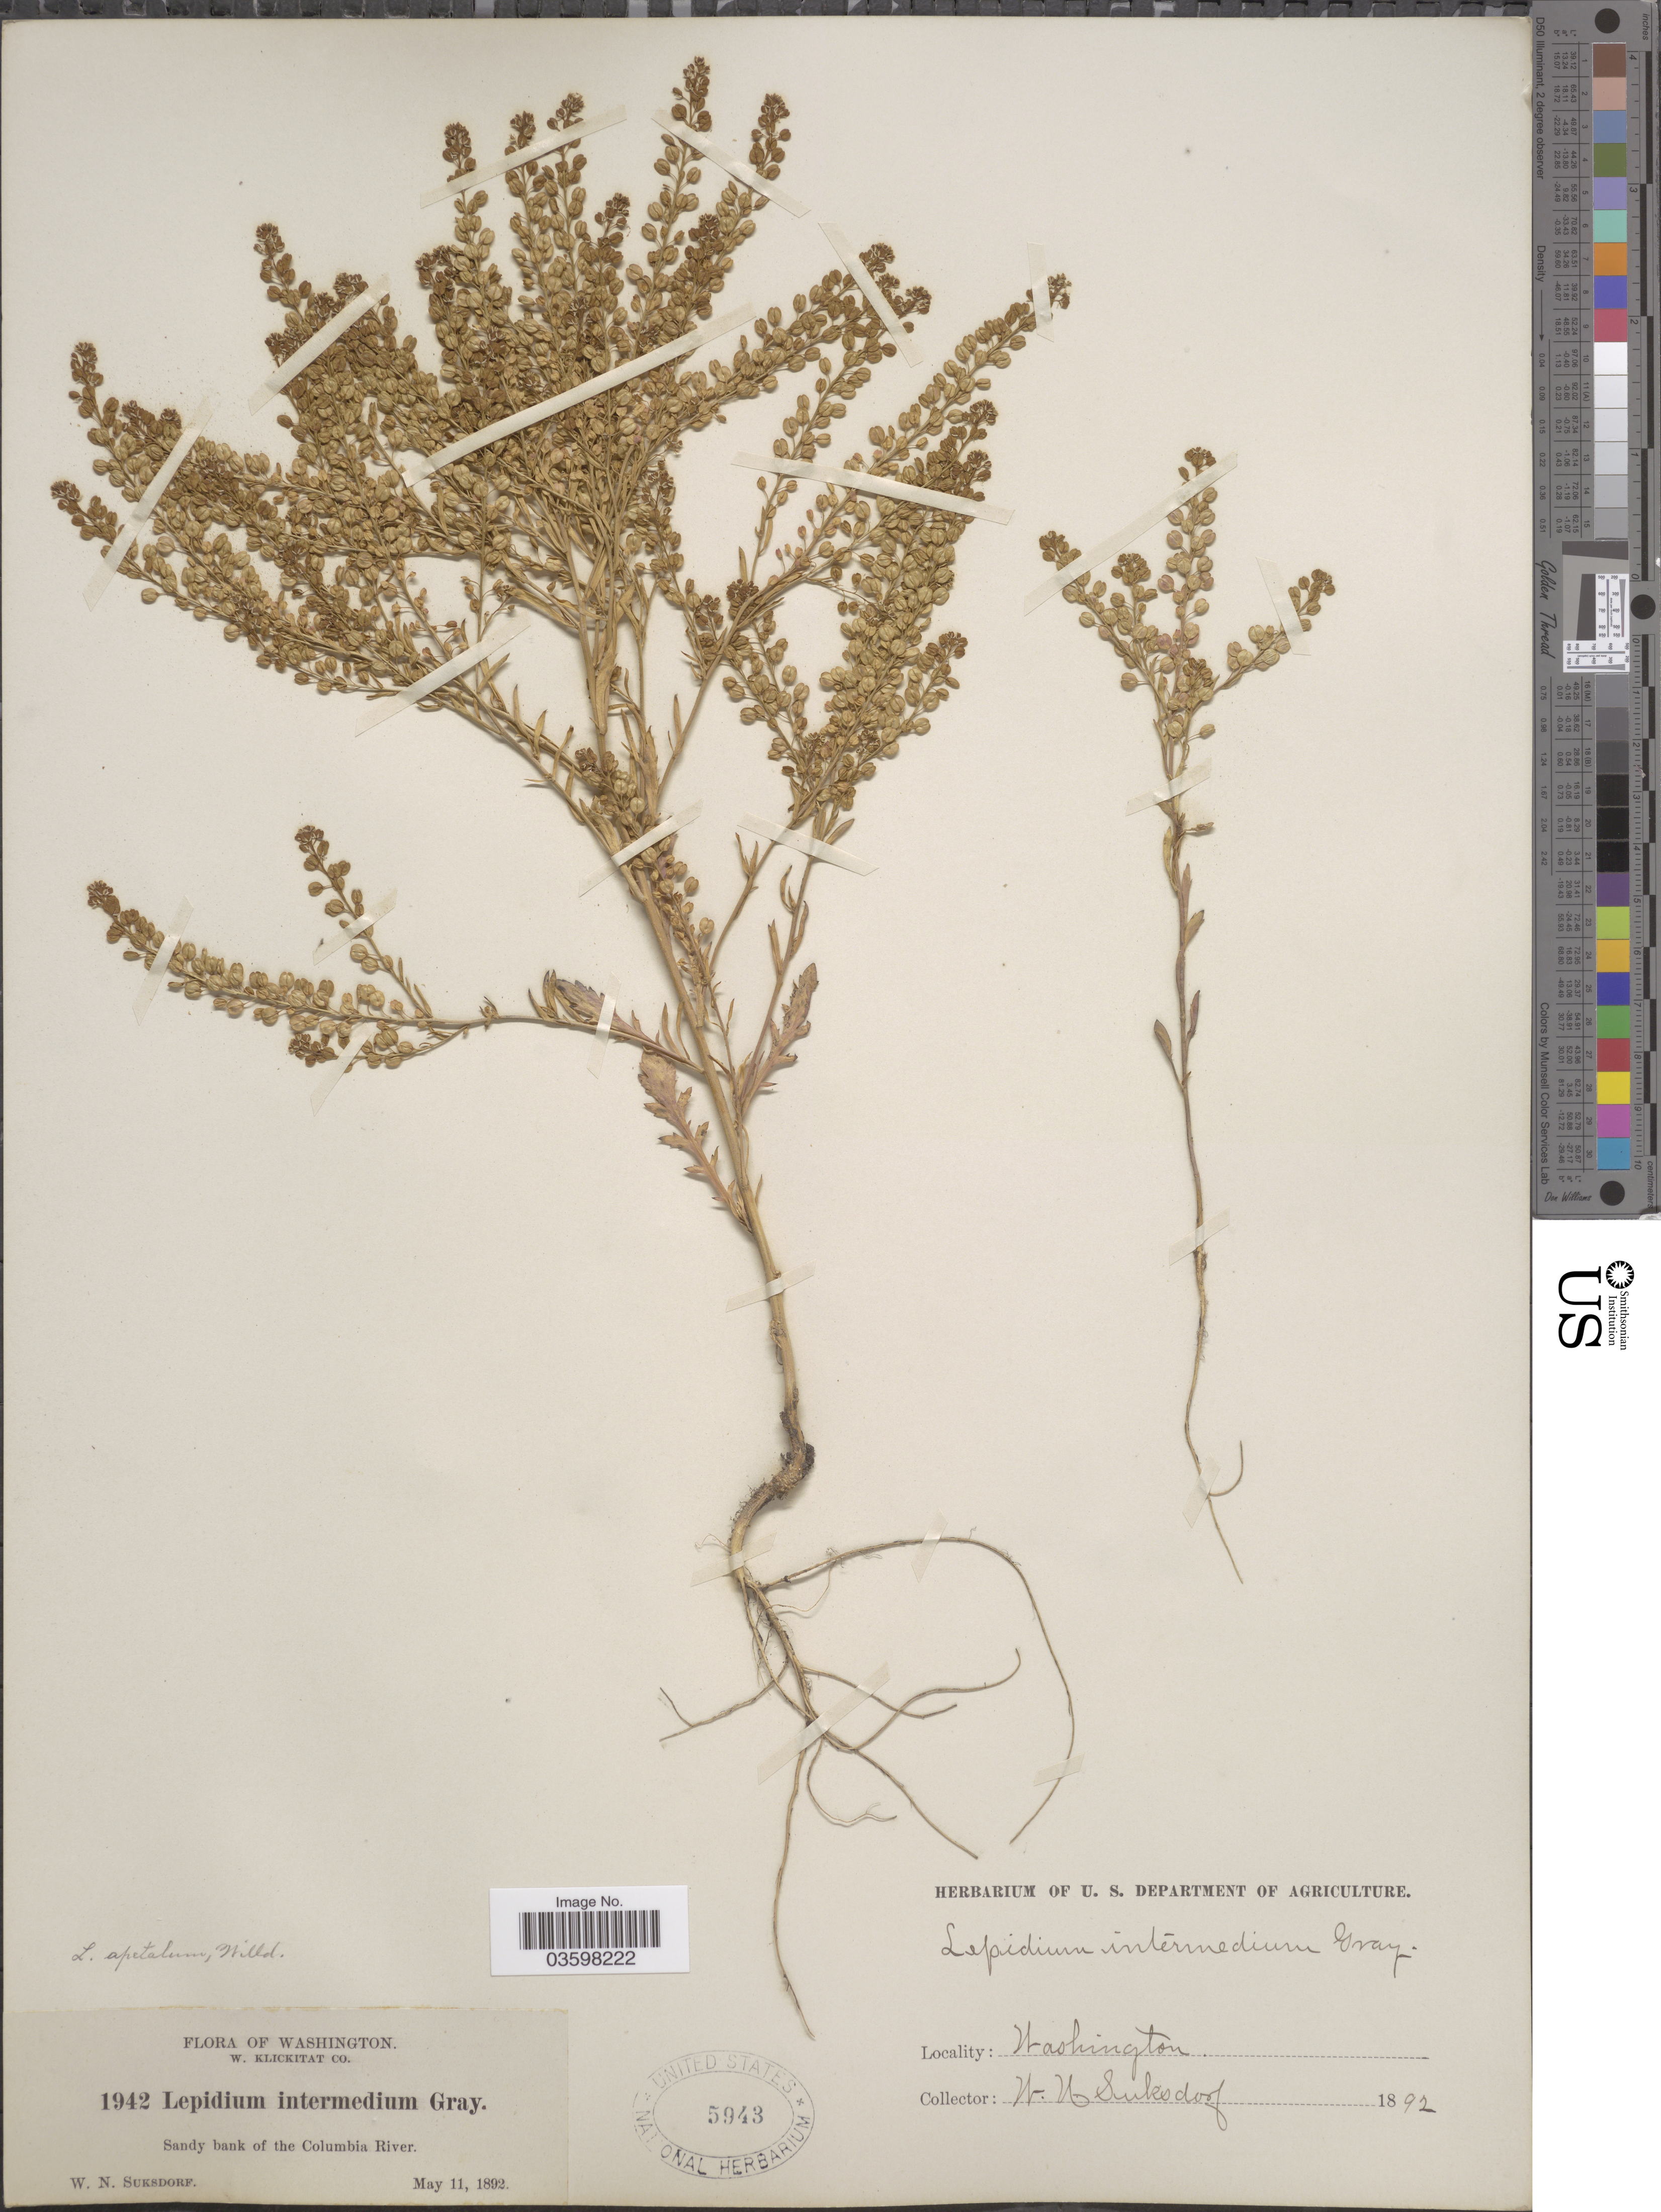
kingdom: Plantae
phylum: Tracheophyta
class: Magnoliopsida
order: Brassicales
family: Brassicaceae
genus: Lepidium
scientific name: Lepidium densiflorum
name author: Schrad.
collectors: W. N. Suksdorf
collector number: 1942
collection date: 1892-05-11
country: United States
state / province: Washington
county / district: Klickitat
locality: W. Klickitat Co. Sandy bank of the Columbia River.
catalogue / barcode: US 5943